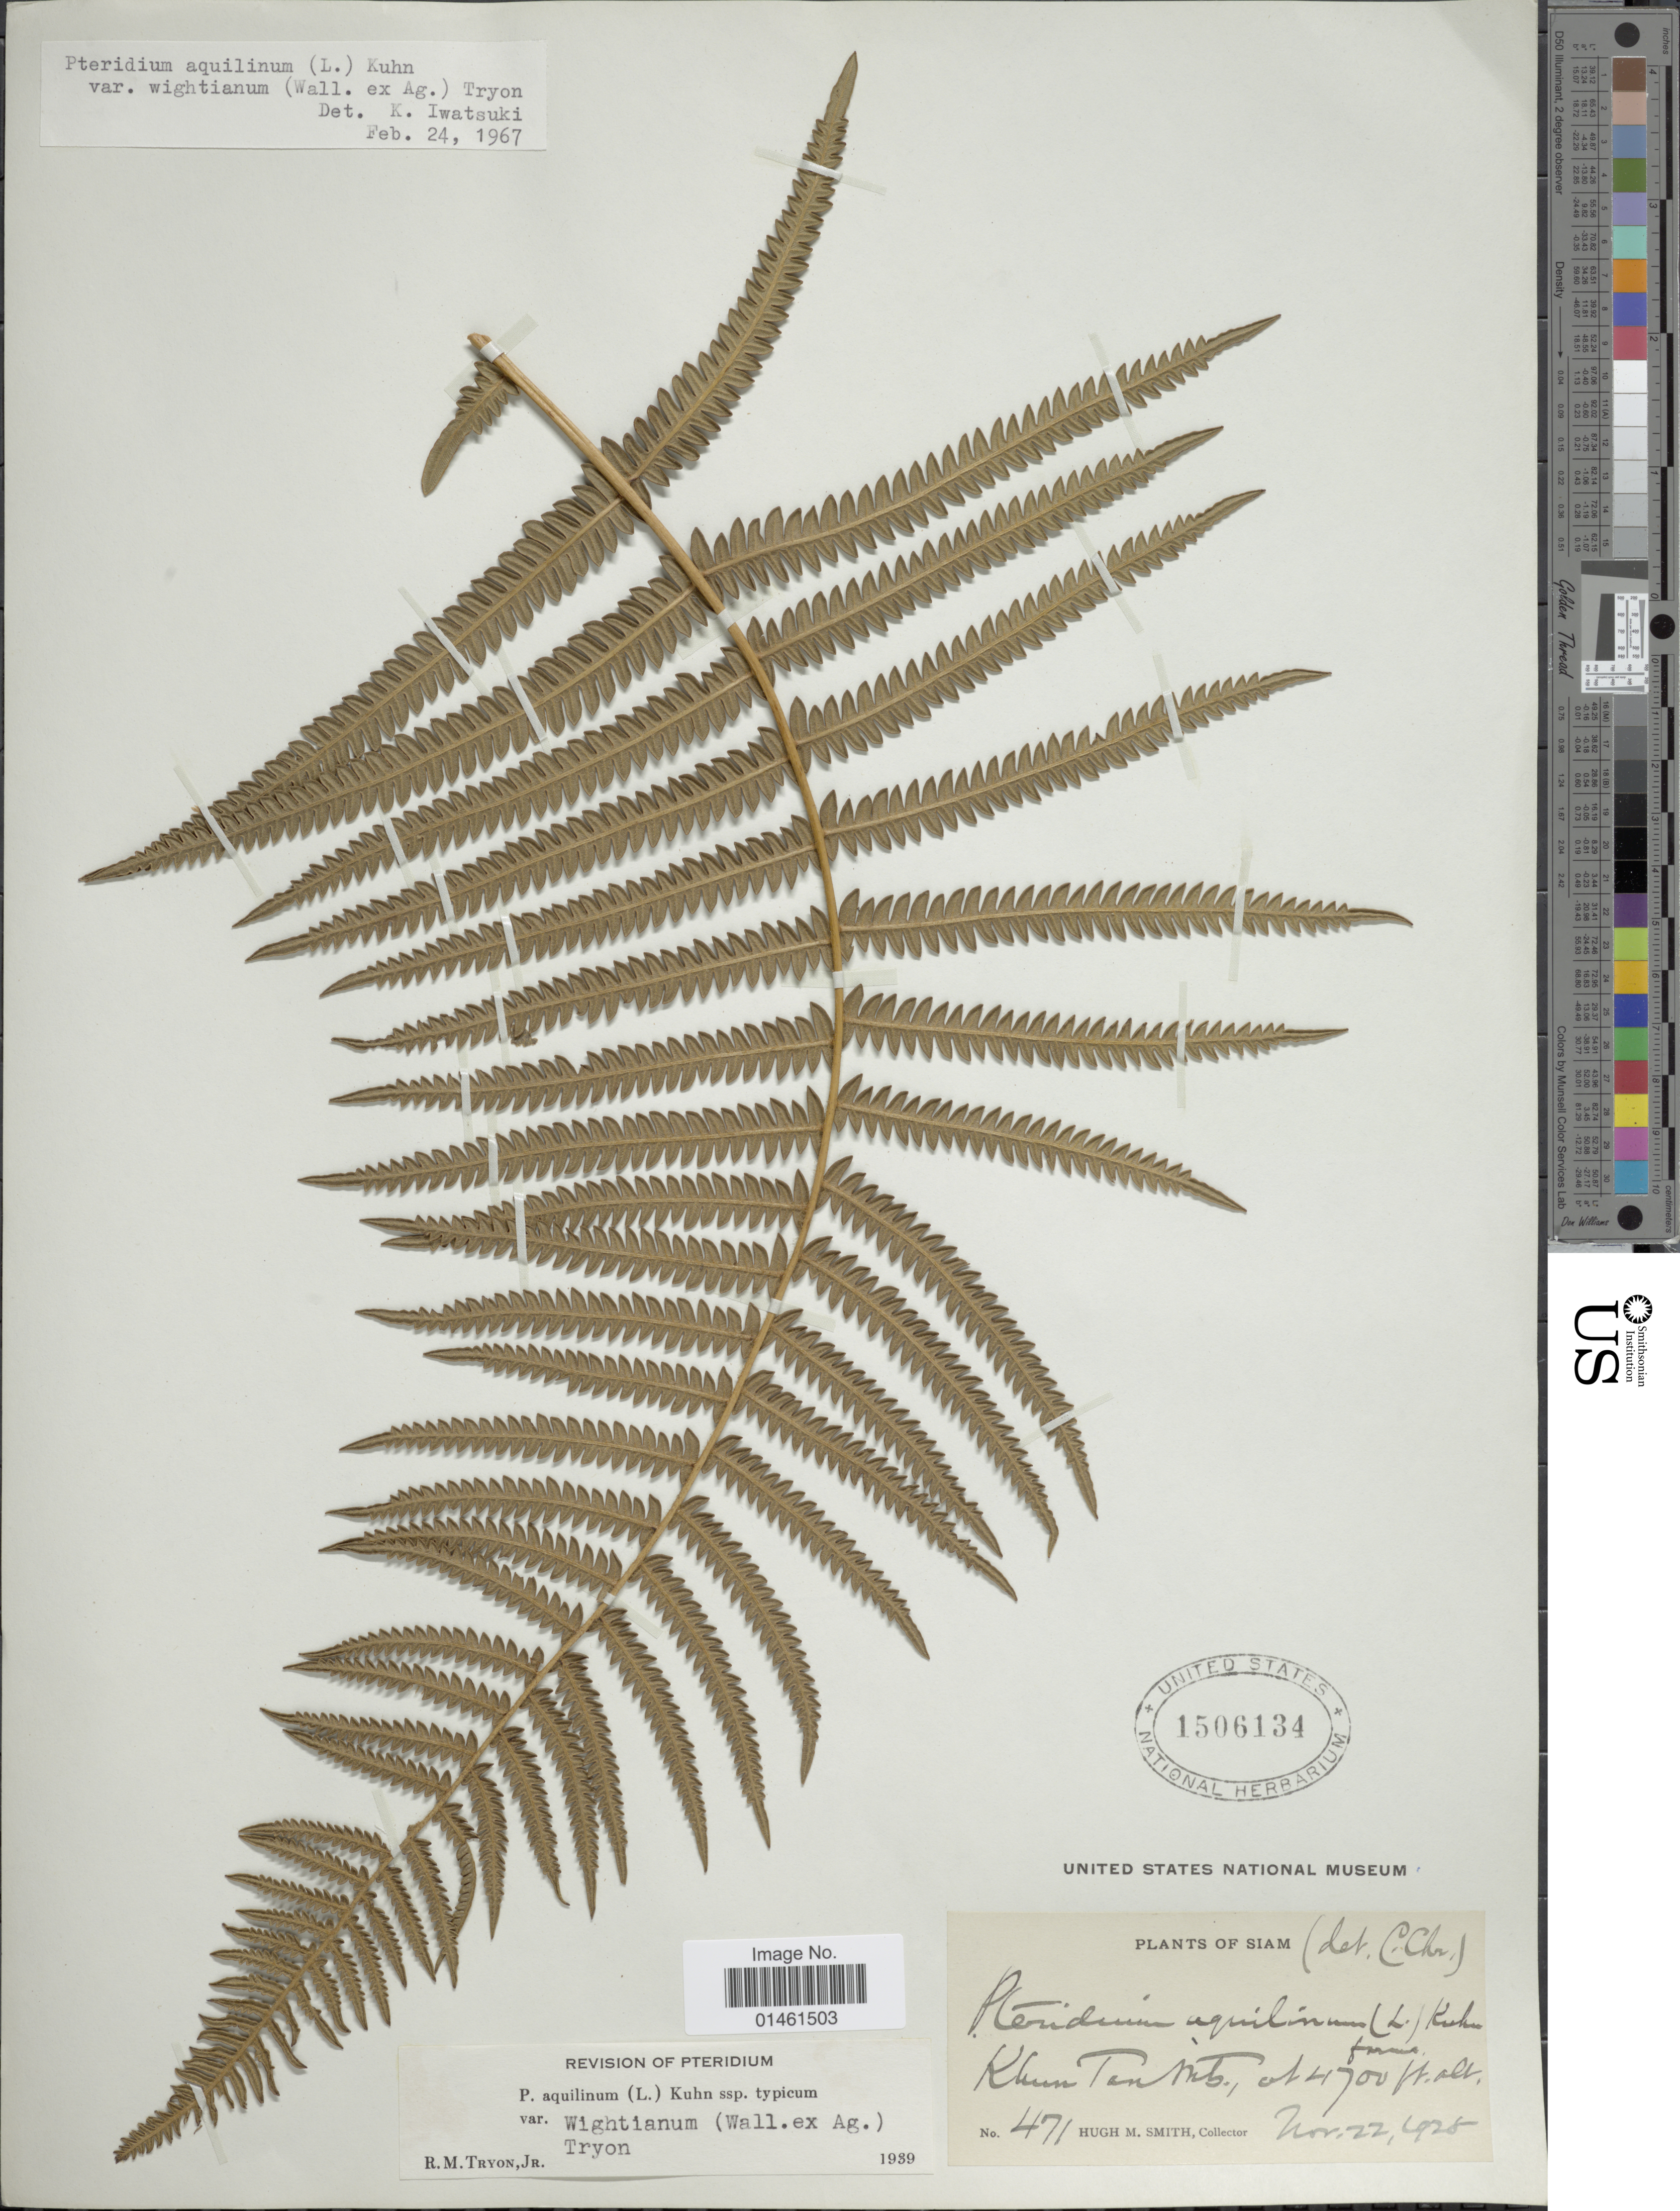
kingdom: Plantae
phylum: Tracheophyta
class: Polypodiopsida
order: Polypodiales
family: Dennstaedtiaceae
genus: Pteridium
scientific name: Pteridium aquilinum var. wightianum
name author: (J. Agardh) R.M. Tryon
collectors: H. M. Smith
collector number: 471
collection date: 1928-11-22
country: Thailand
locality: Siam, Khun Tan Mts.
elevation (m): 1433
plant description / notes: Corrected "Siam, Khum Tan Mts" to Siam, Khun Tan Mts.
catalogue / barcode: US 1506134